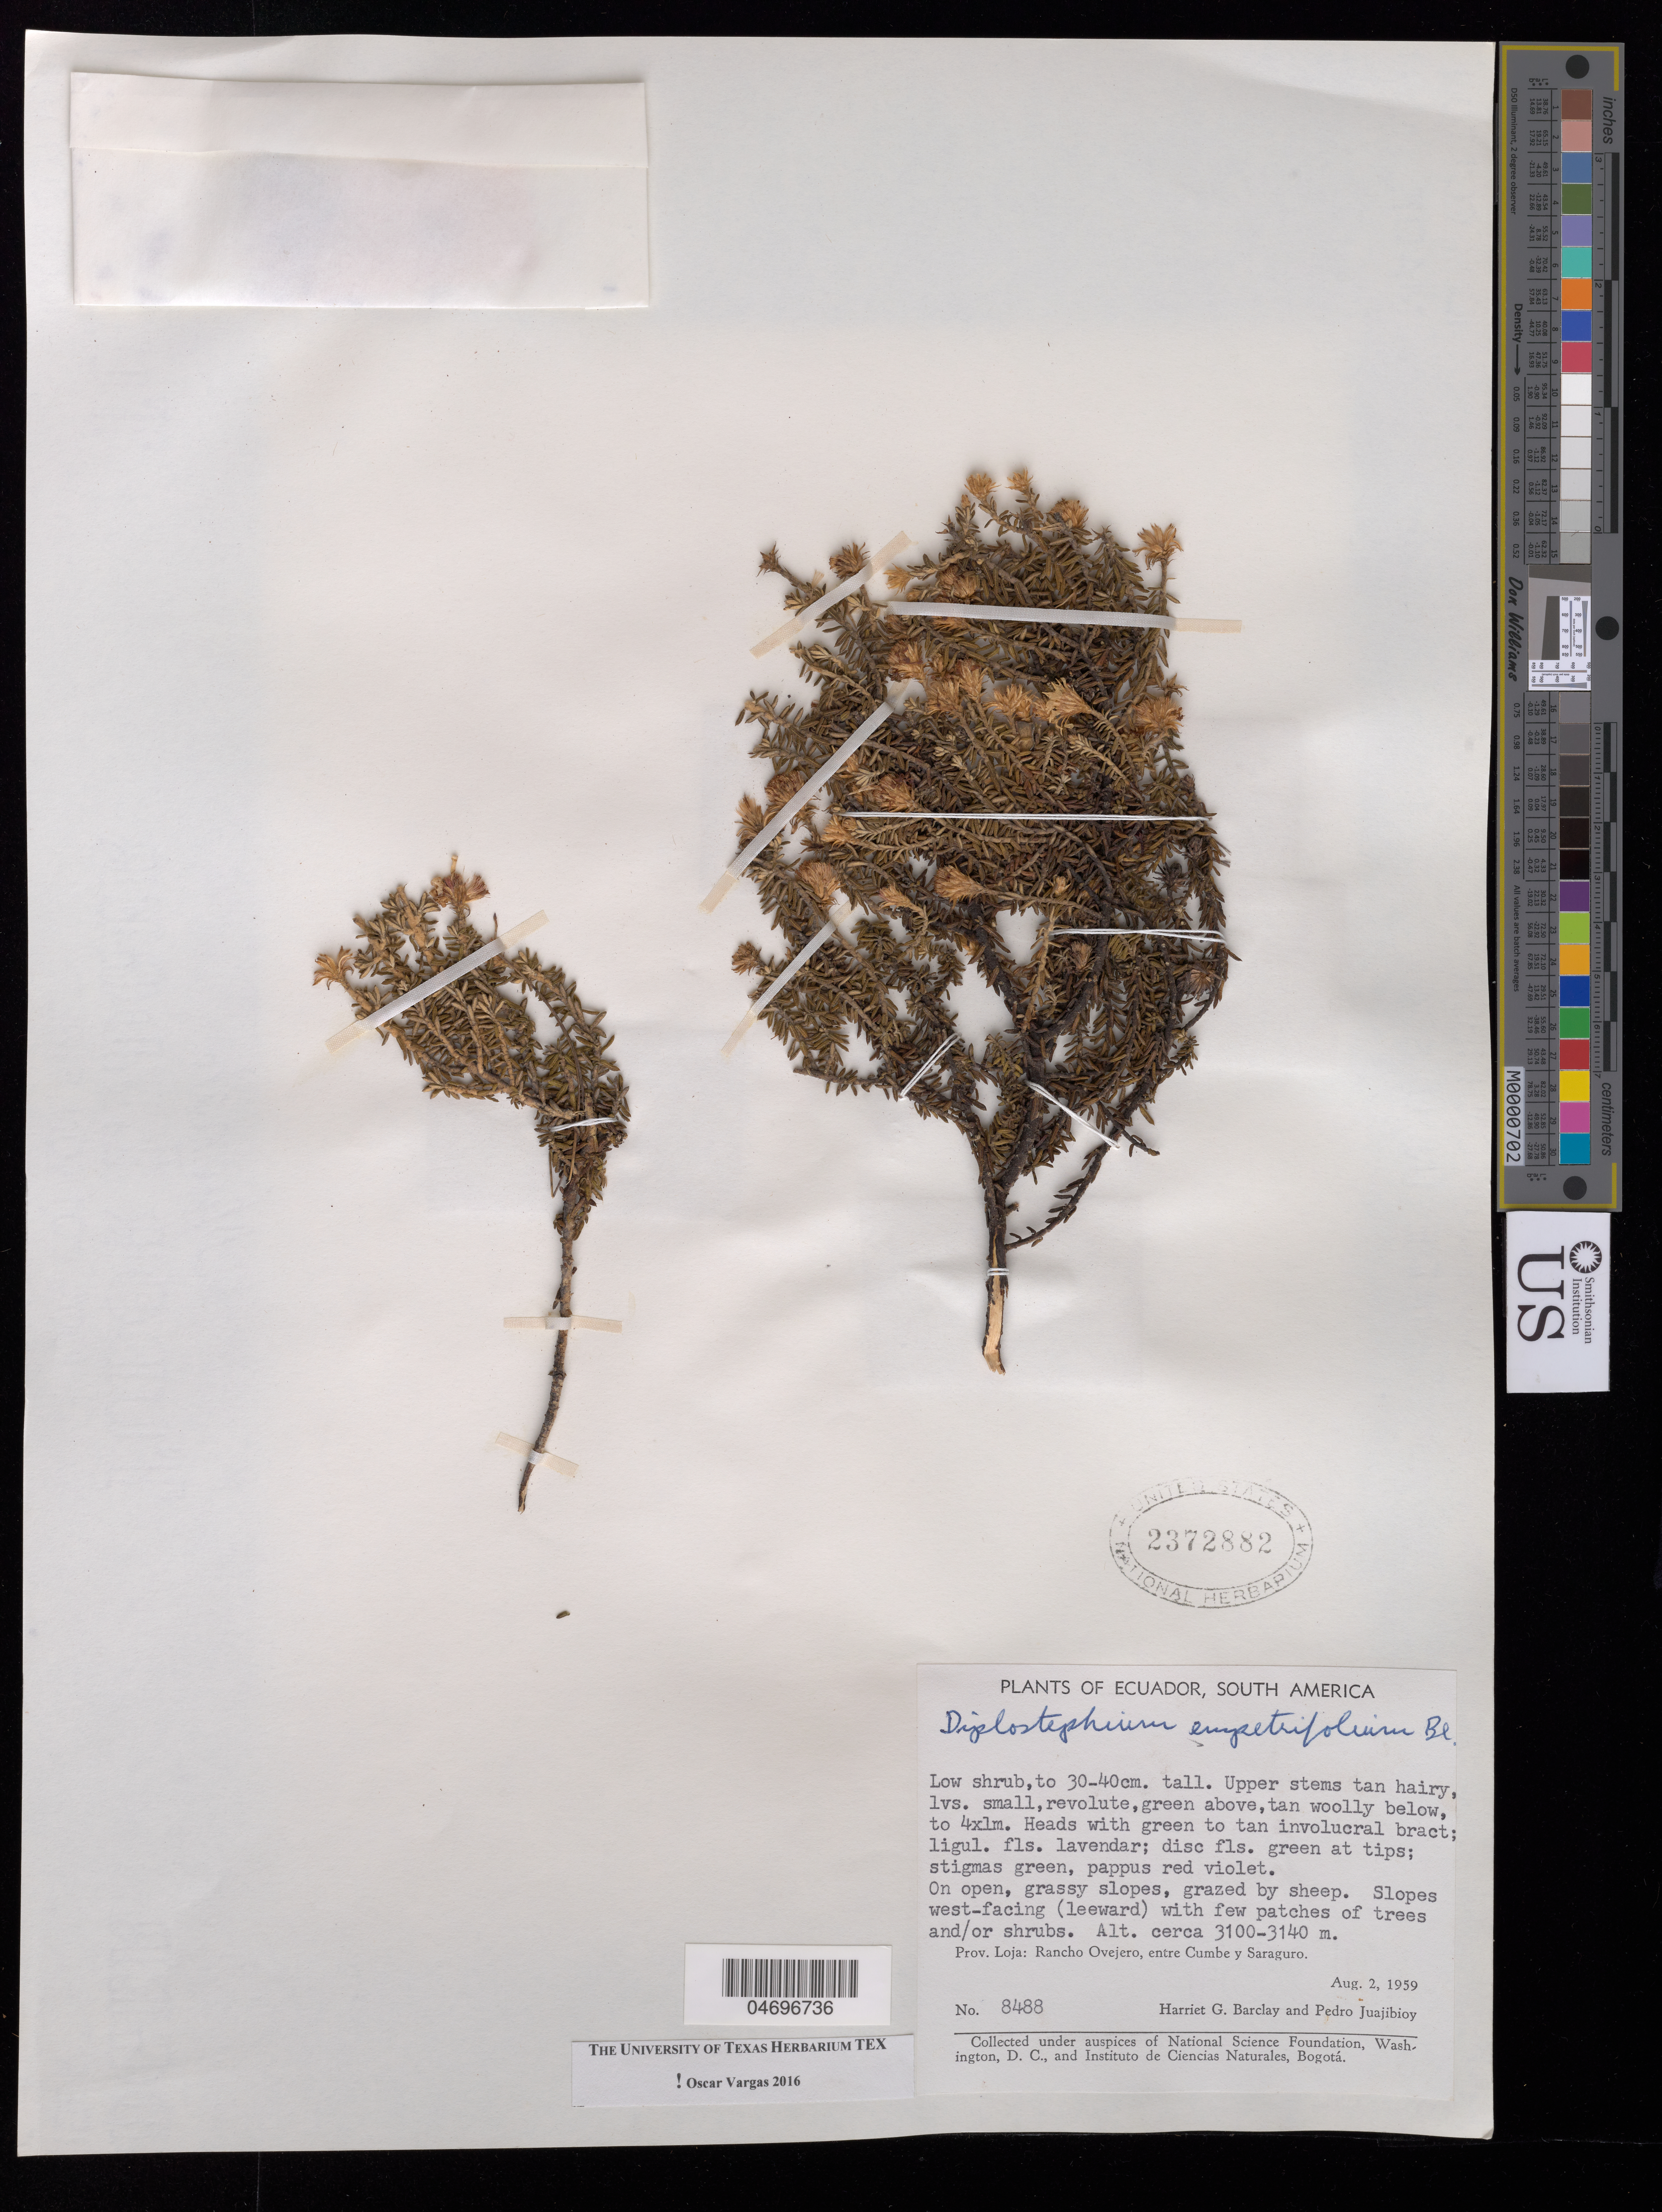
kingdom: Plantae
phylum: Tracheophyta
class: Magnoliopsida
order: Asterales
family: Asteraceae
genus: Diplostephium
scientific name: Diplostephium empetrifolium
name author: S.F. Blake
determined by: Vargas, Oscar M.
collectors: H. G. Barclay & P. Juajibioy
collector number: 8488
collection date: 1959-08-02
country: Ecuador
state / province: Loja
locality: Rancho Ovejero, entre Cumbe y Saraguro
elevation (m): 3100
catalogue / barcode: US 2372882